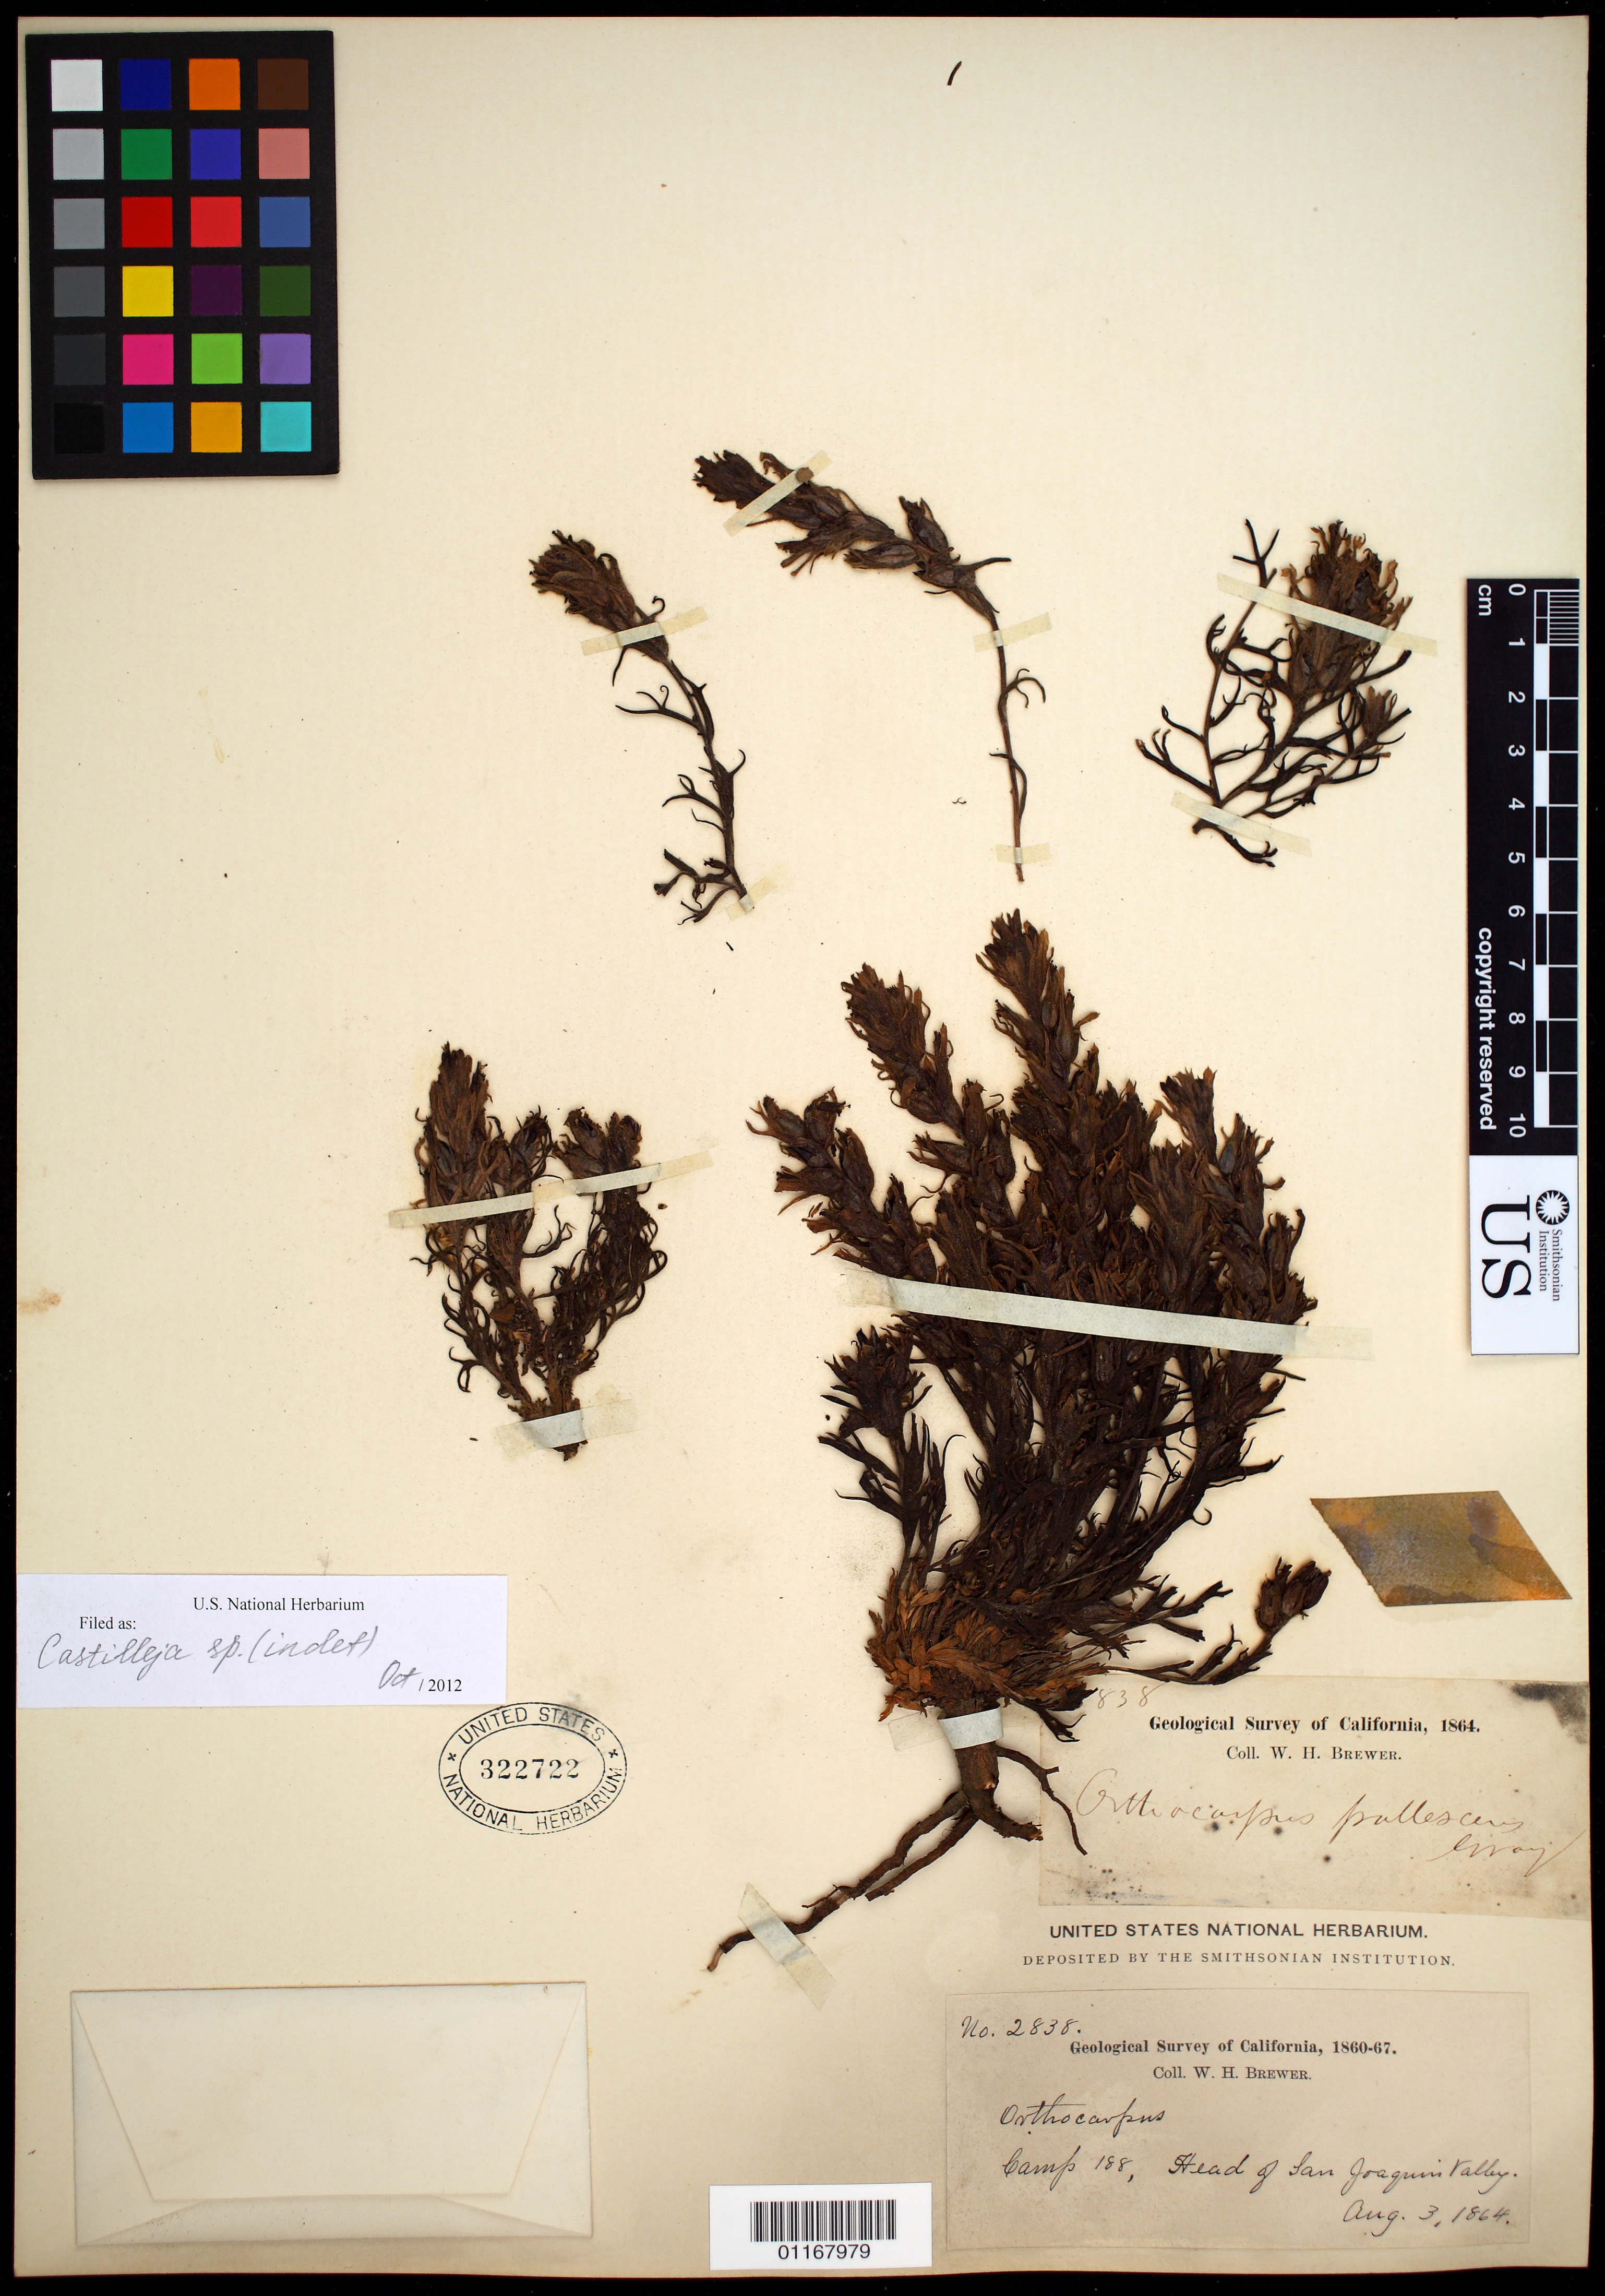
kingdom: Plantae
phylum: Tracheophyta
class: Magnoliopsida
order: Lamiales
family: Orobanchaceae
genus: Castilleja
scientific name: Castilleja sp.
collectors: W. H. Brewer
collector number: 2838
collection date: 1864-08-03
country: United States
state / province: California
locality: Camp 188, Head of San Joaquin Valley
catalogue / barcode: US 322722